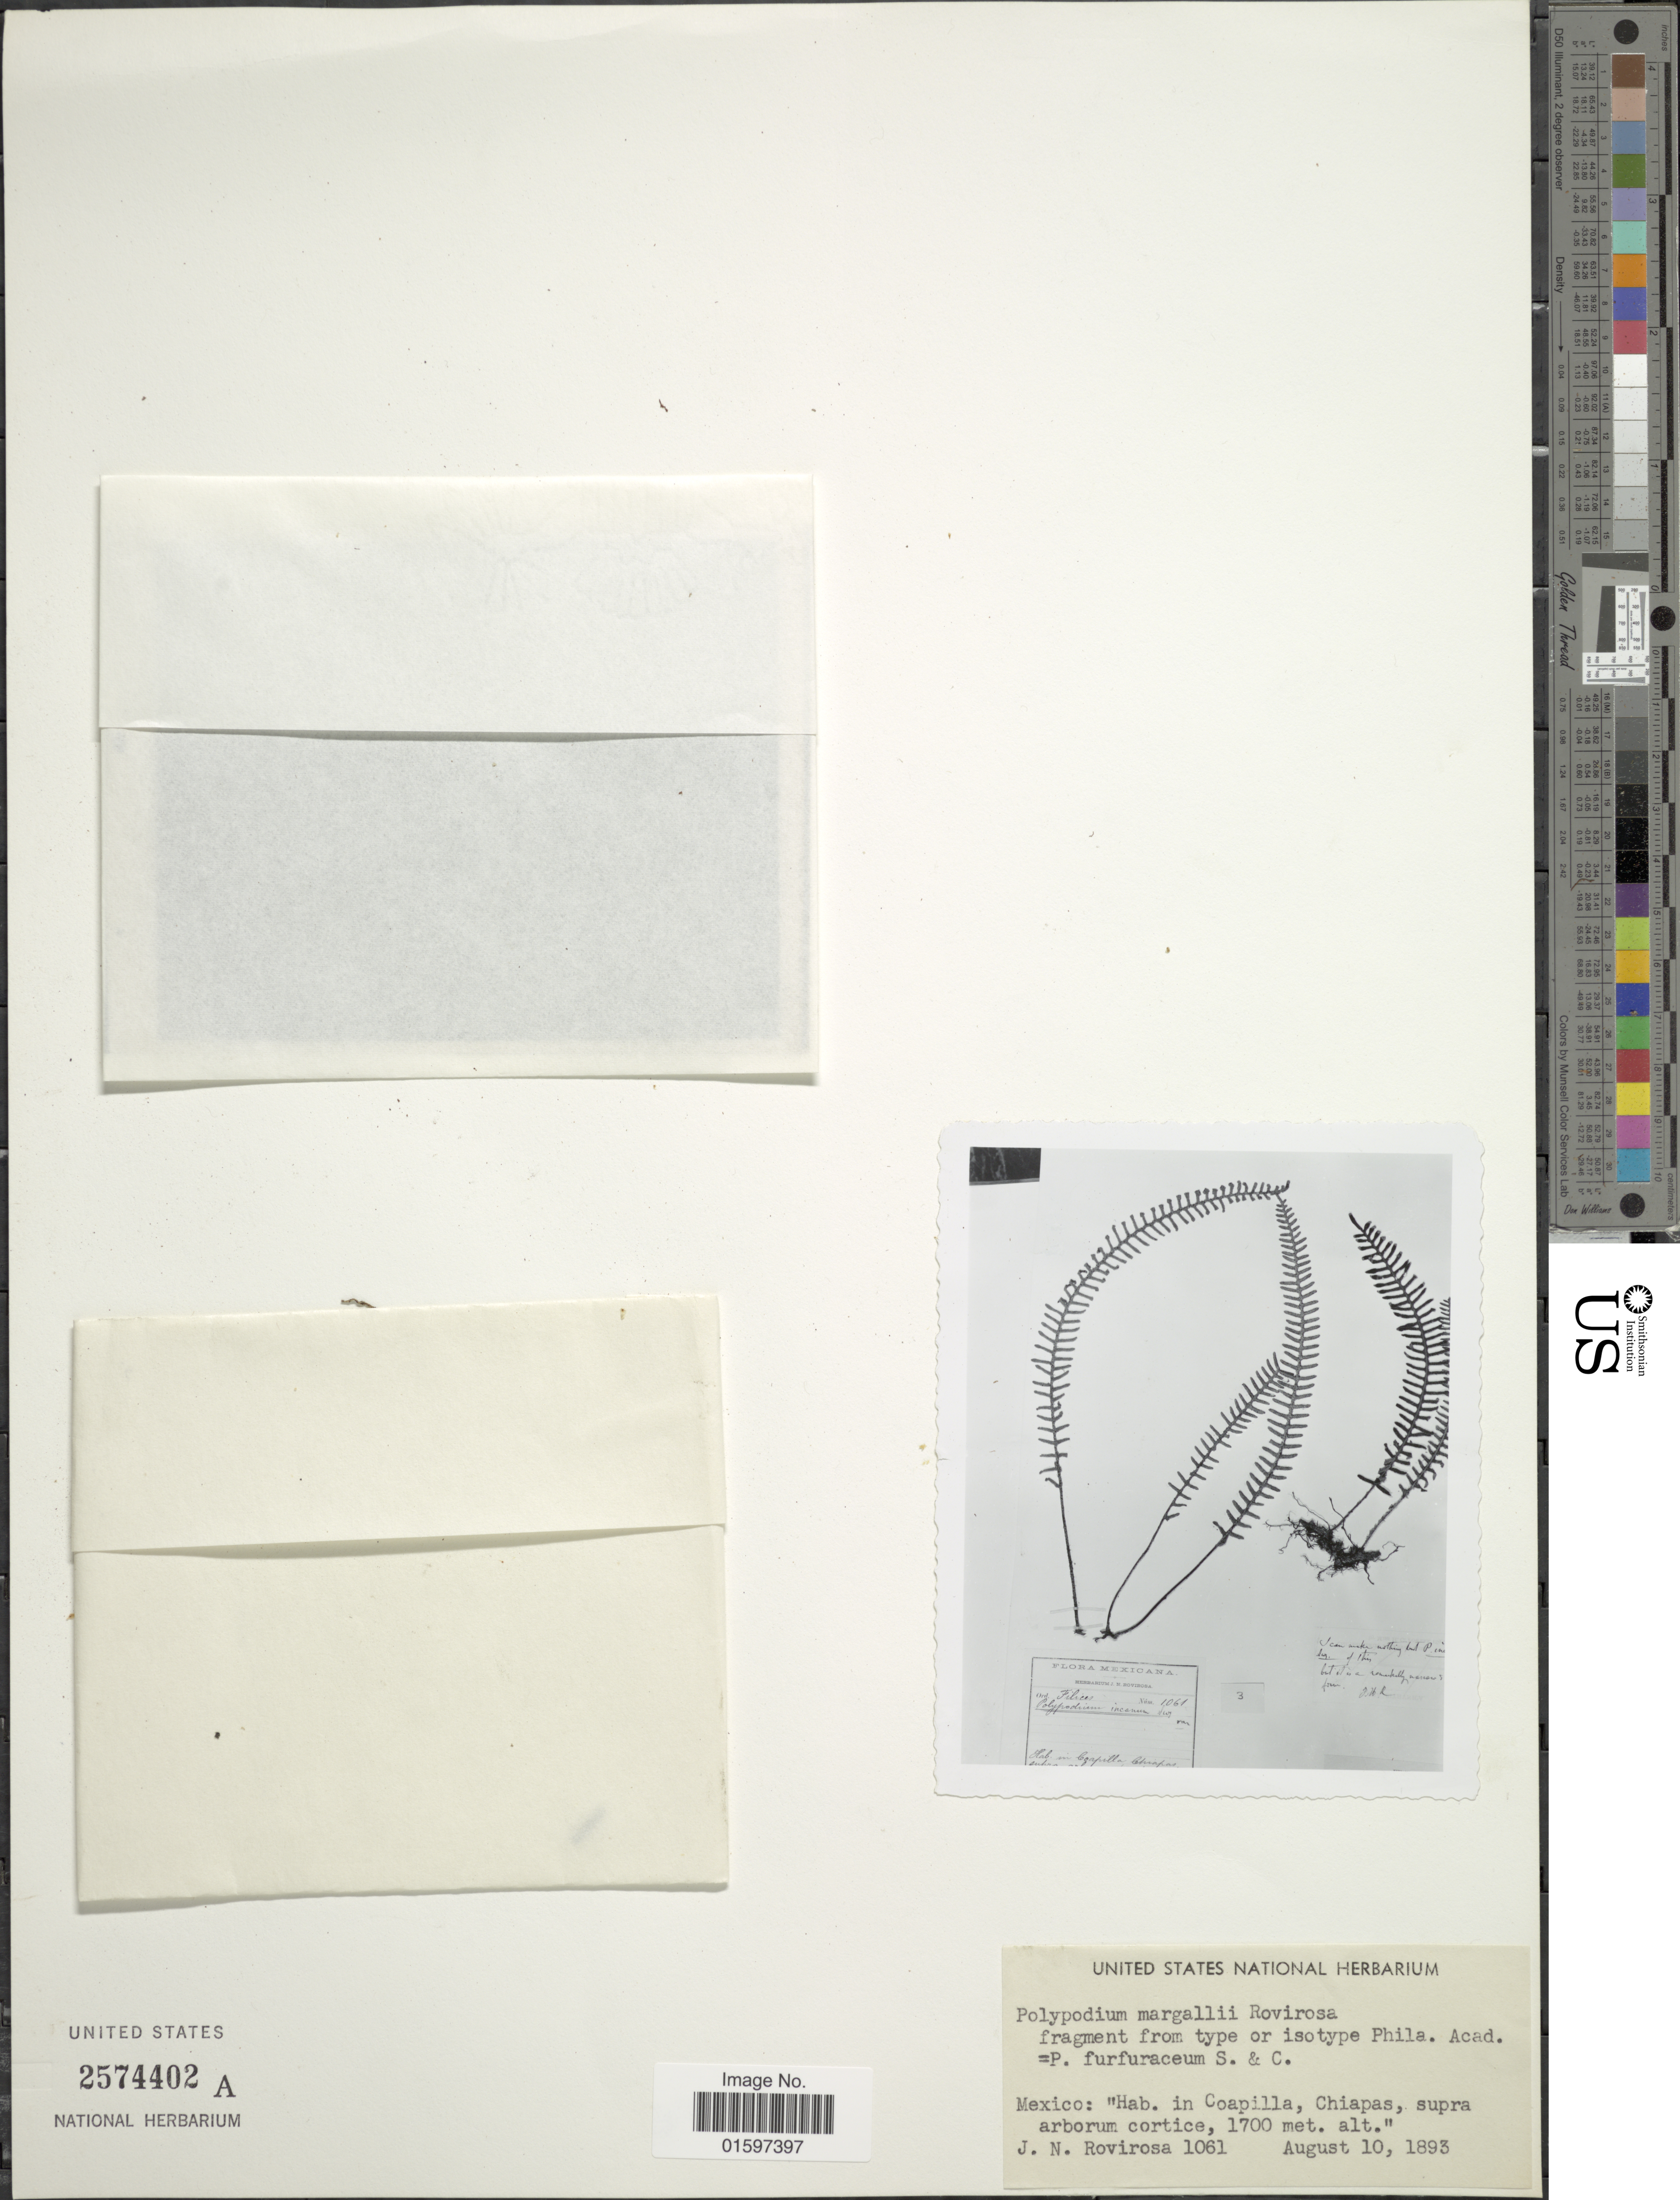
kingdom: Plantae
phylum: Tracheophyta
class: Polypodiopsida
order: Polypodiales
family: Polypodiaceae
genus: Pleopeltis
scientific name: Pleopeltis furfuracea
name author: (Schltdl. & Cham.) A.R. Sm. & Tejero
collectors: J. N. Rovirosa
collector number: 1061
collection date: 1893-08-10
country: Mexico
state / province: Chiapas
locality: Mexico: "Hab. in Coapilla, Chiapas, supra arborum cortice"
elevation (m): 1700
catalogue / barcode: US 2574402A